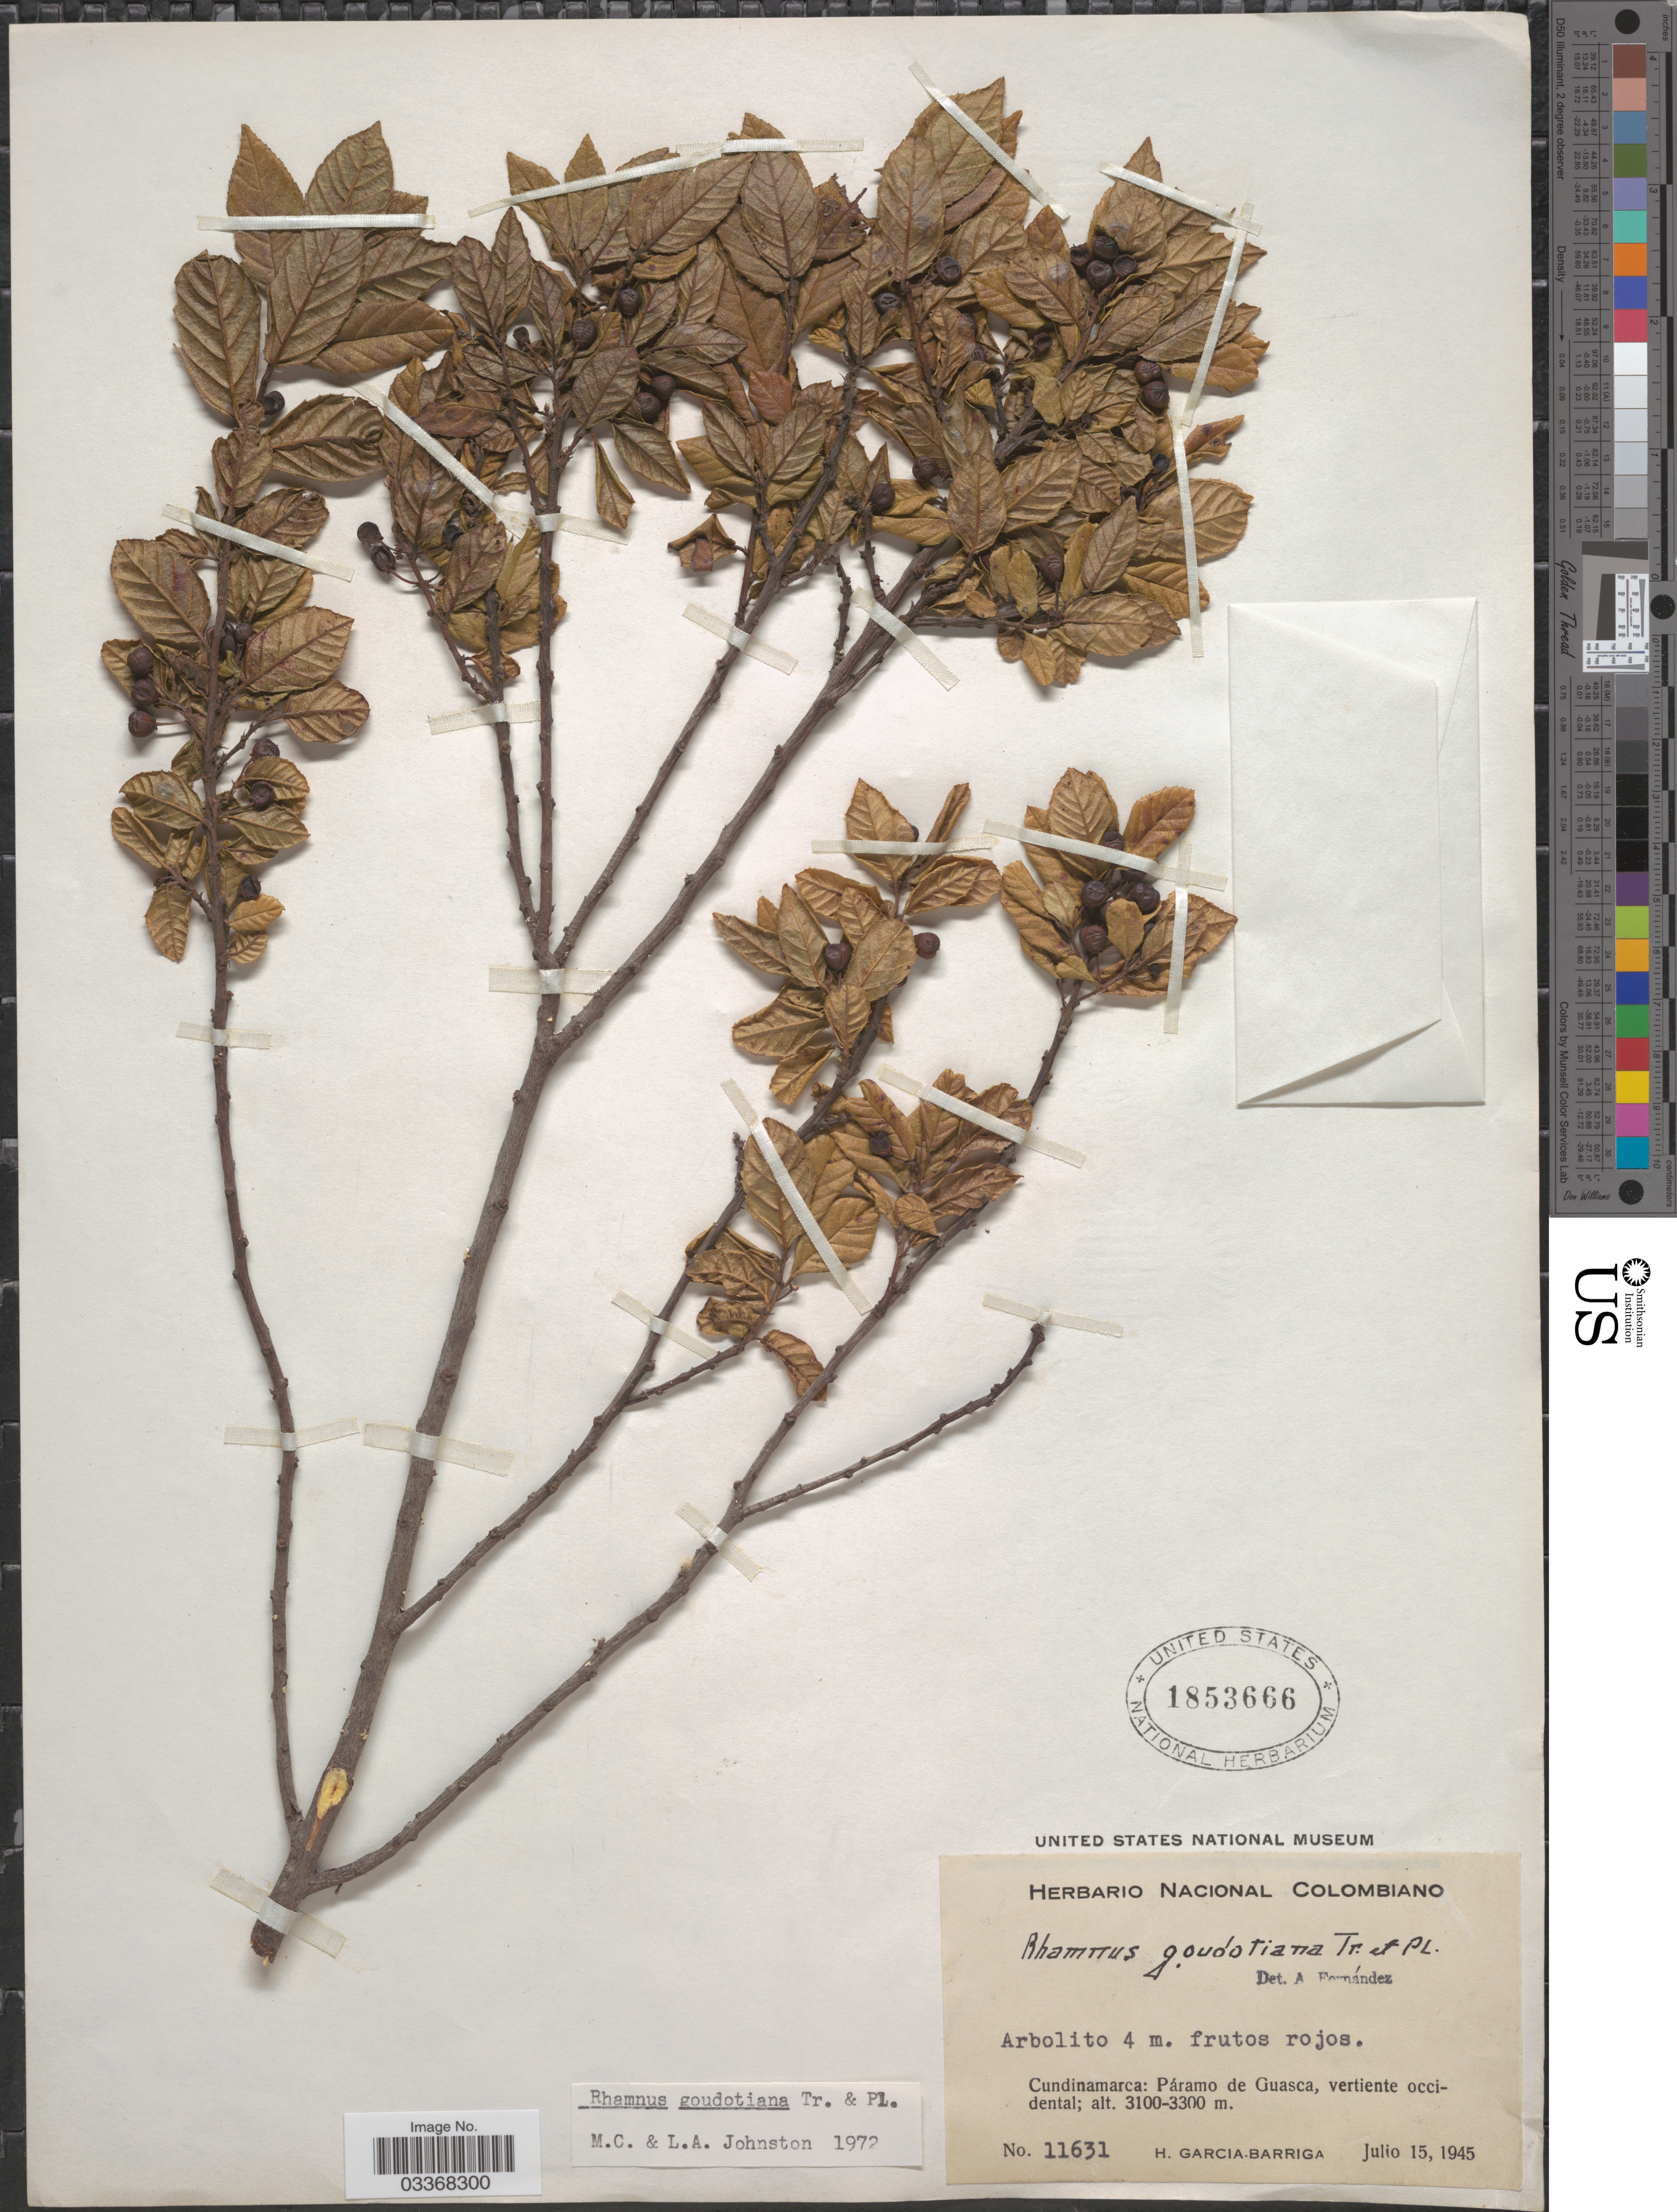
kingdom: Plantae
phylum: Tracheophyta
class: Magnoliopsida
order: Rosales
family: Rhamnaceae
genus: Frangula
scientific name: Frangula goudotiana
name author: (Triana & Planch.) Grubov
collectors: H. García Barriga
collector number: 11631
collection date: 1945-07-15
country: Colombia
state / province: Cundinamarca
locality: Páramo de Guasca, vertiente occidental.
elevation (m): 3100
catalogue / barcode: US 1853666